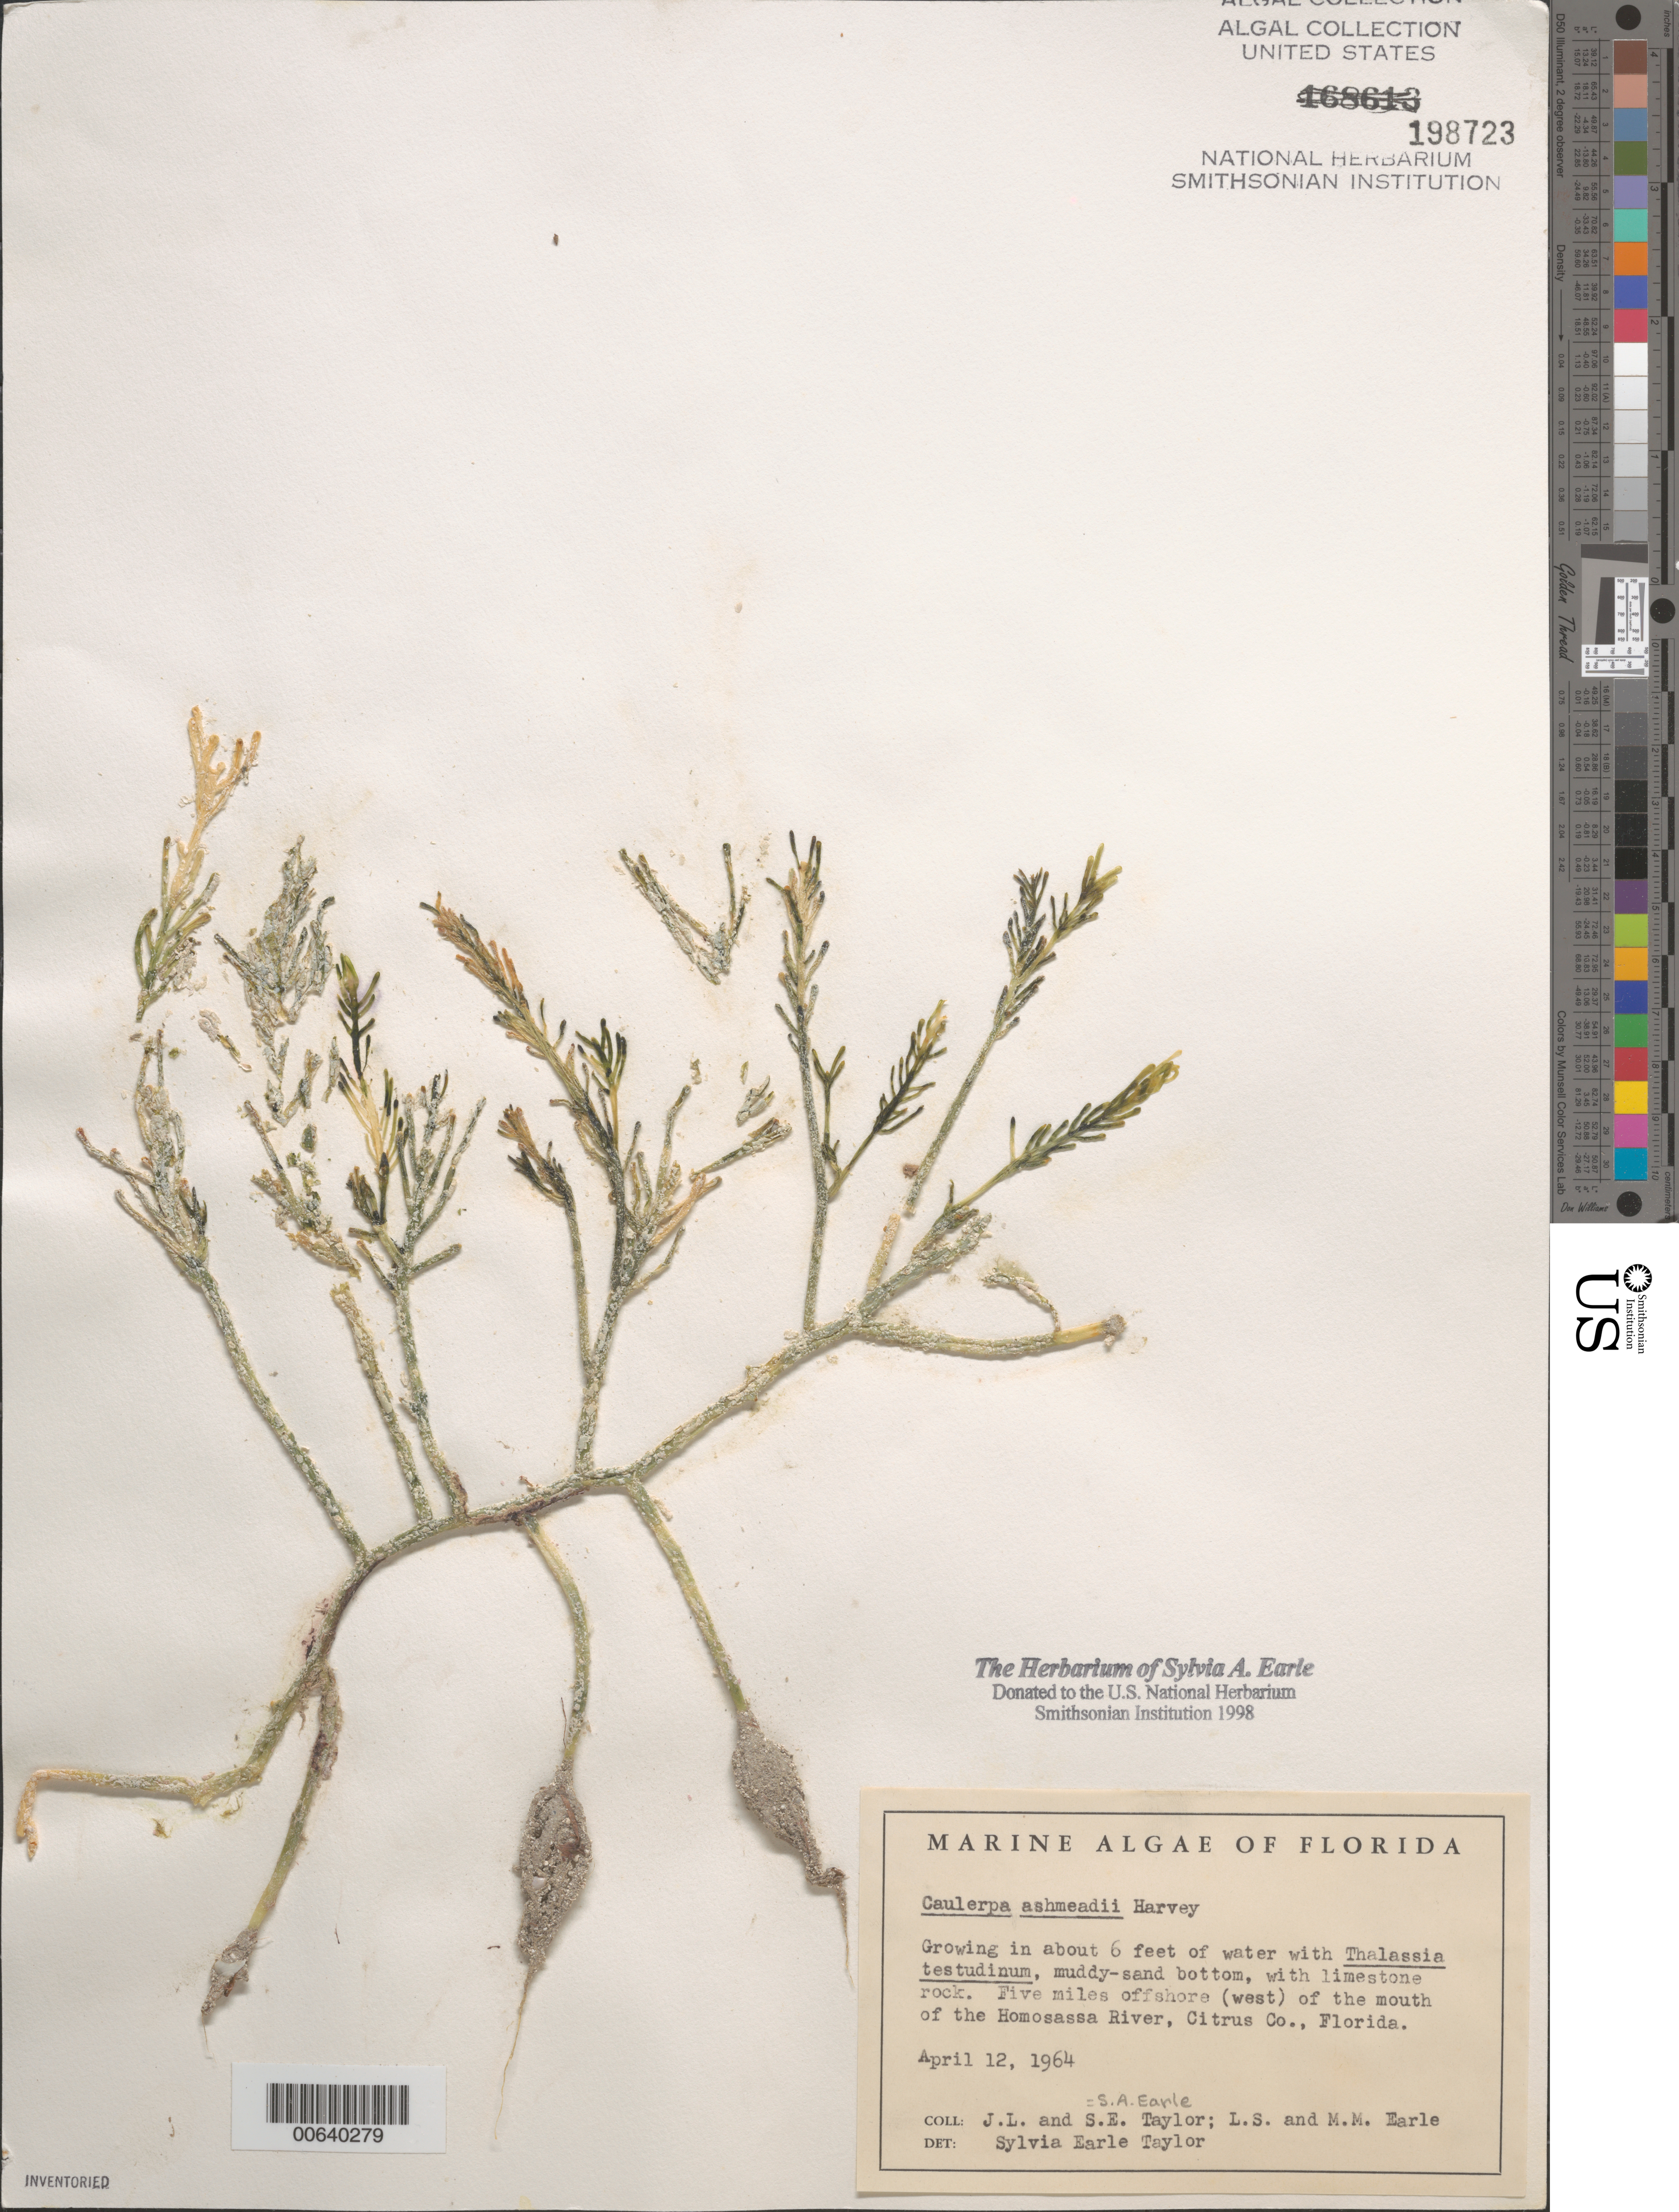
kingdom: Plantae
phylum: Chlorophyta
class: Ulvophyceae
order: Bryopsidales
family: Caulerpaceae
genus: Caulerpa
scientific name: Caulerpa ashmeadii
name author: Harv.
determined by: Earle, S. A.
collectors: J. L. Taylor, S. A. Earle, L. Earle & M. Earle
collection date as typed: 12 Apr 1964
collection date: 1964-04-12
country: United States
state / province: Florida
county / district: Citrus County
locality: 5 miles off (west) of Homosassa River mouth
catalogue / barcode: US 198723